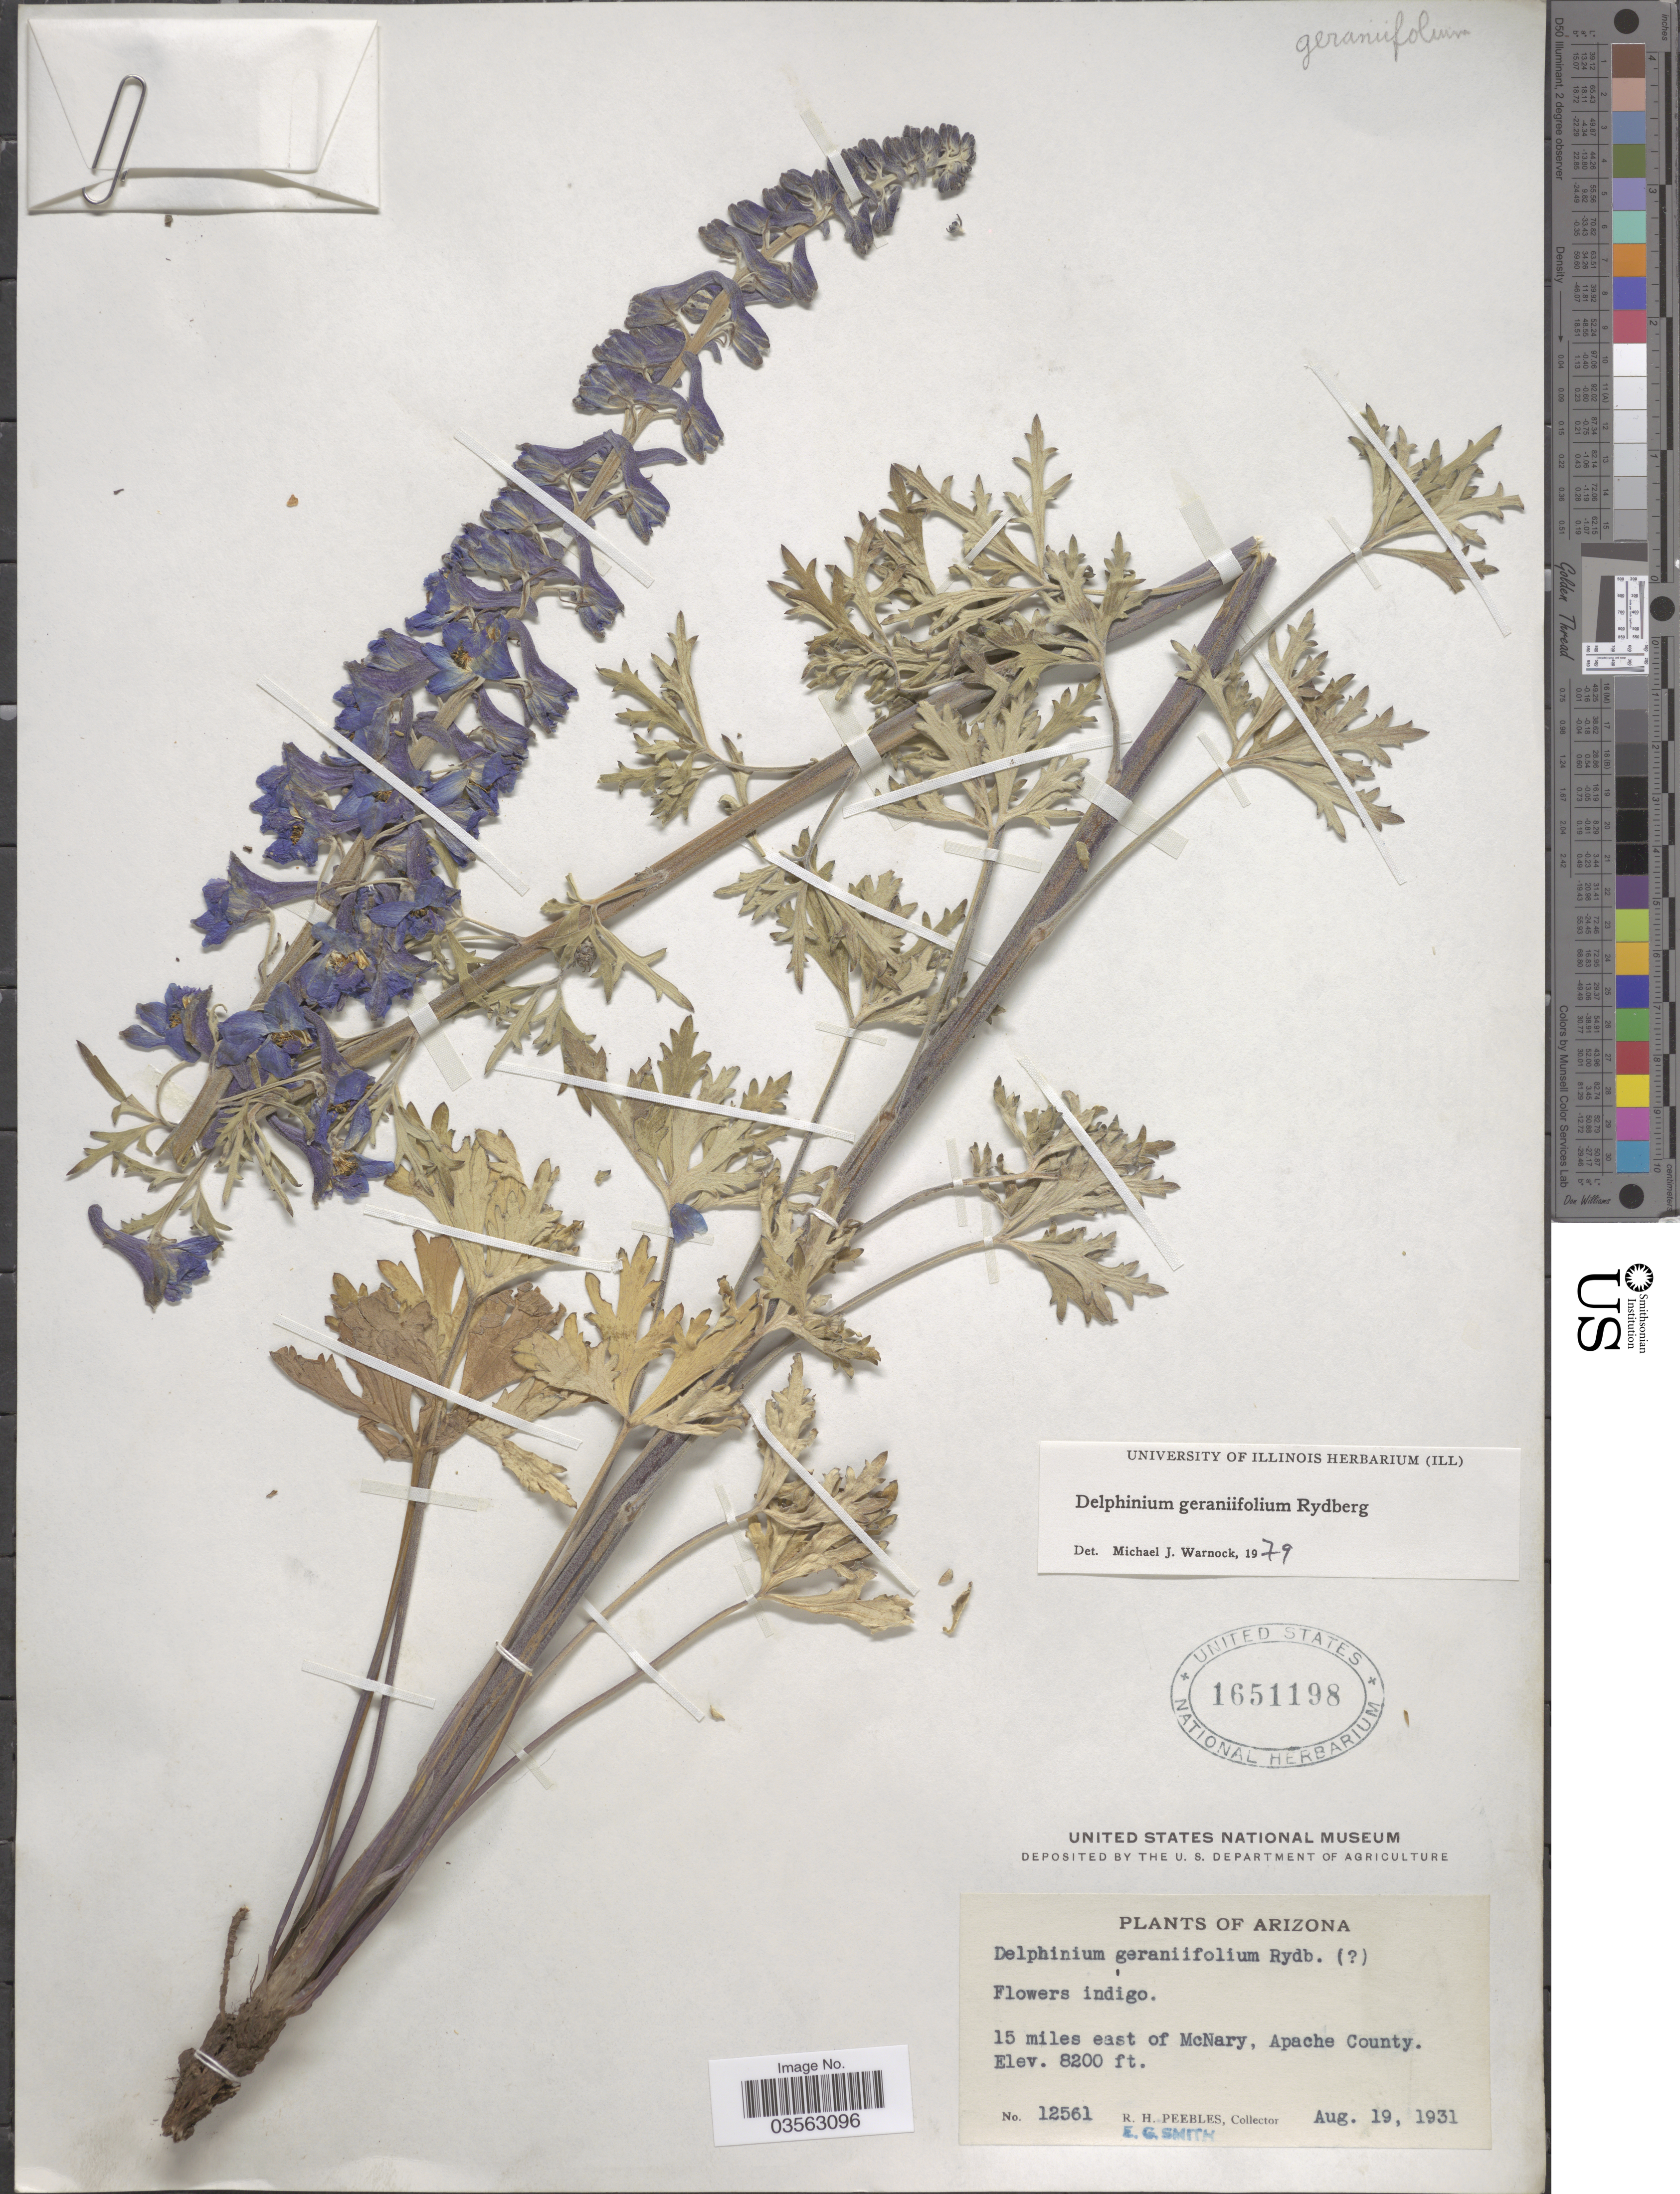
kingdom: Plantae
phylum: Tracheophyta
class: Magnoliopsida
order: Ranunculales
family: Ranunculaceae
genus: Delphinium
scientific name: Delphinium geraniifolium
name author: Rydb.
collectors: R. H. Peebles & E. G. Smith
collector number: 12561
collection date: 1931-08-19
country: United States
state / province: Arizona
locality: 15 miles east of McNary, Apache County.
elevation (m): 2499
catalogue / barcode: US 1651198